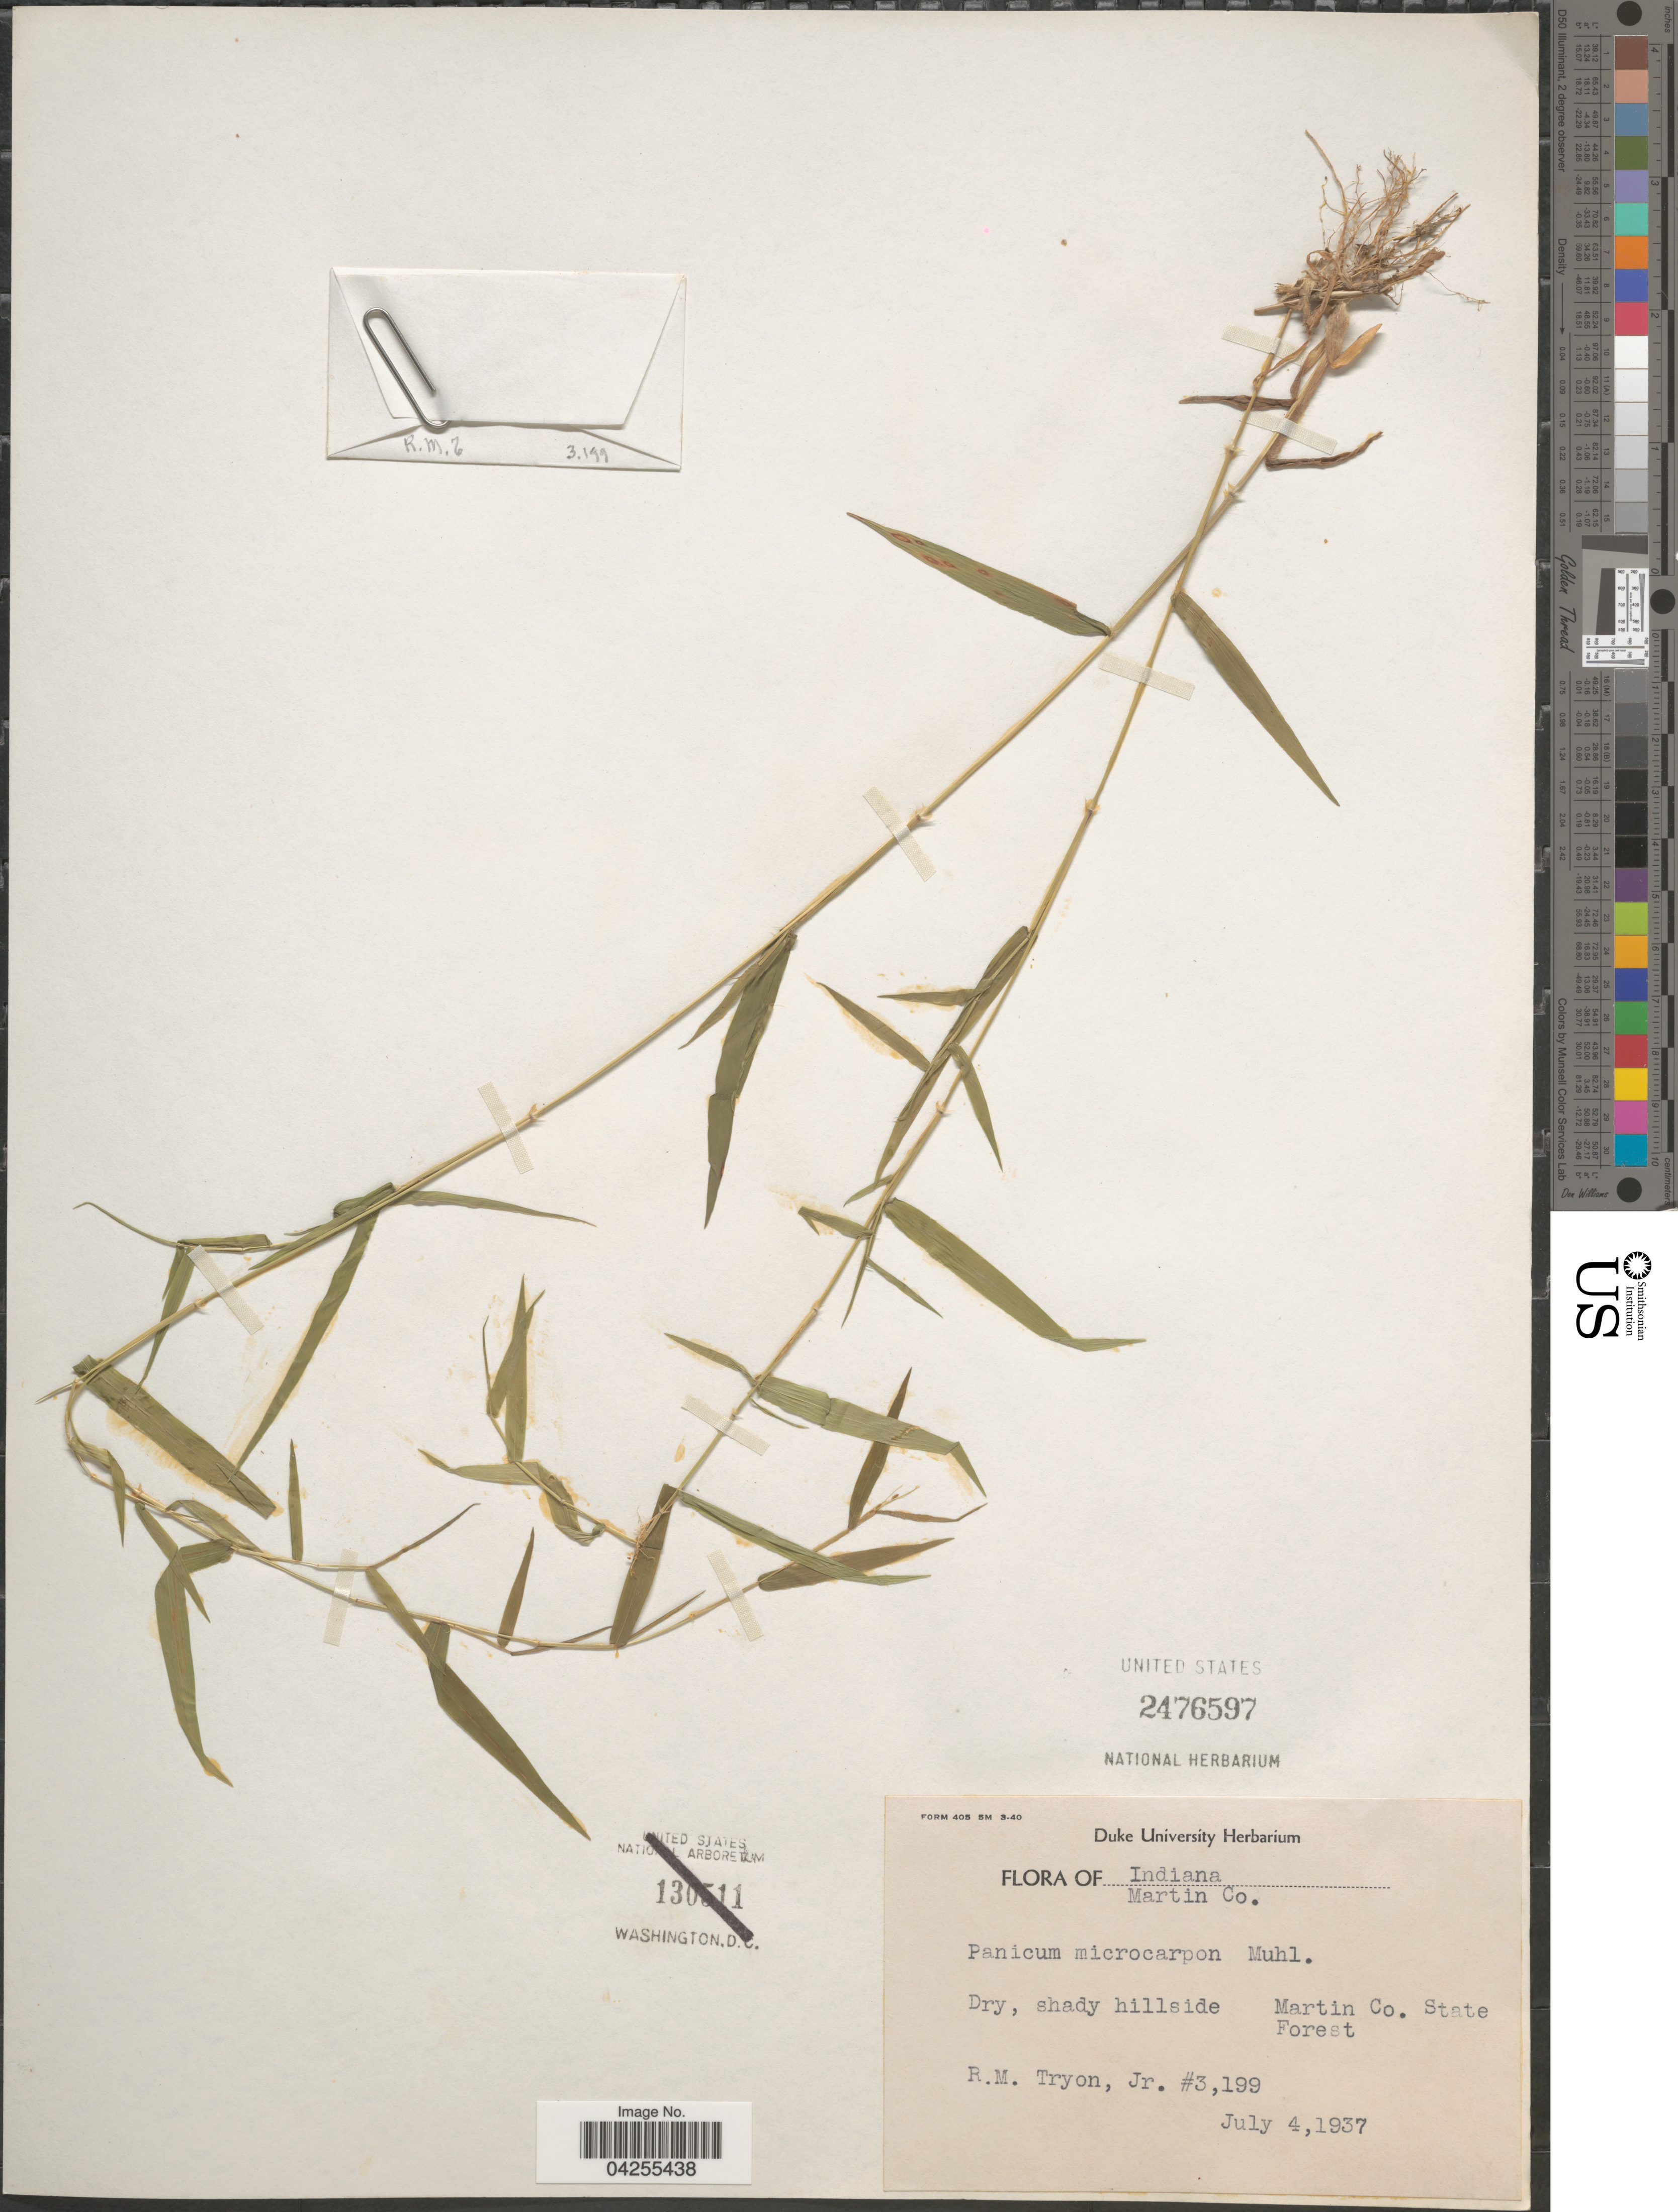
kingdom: Plantae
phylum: Tracheophyta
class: Liliopsida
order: Poales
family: Poaceae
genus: Dichanthelium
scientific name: Dichanthelium dichotomum var. dichotomum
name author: (L.) Gould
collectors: R. Tryon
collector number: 3199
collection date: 1937-07-04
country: United States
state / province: Indiana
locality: Martin Co. Dry, shady hillside. Martin Co. State Forest.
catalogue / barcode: US 2476597